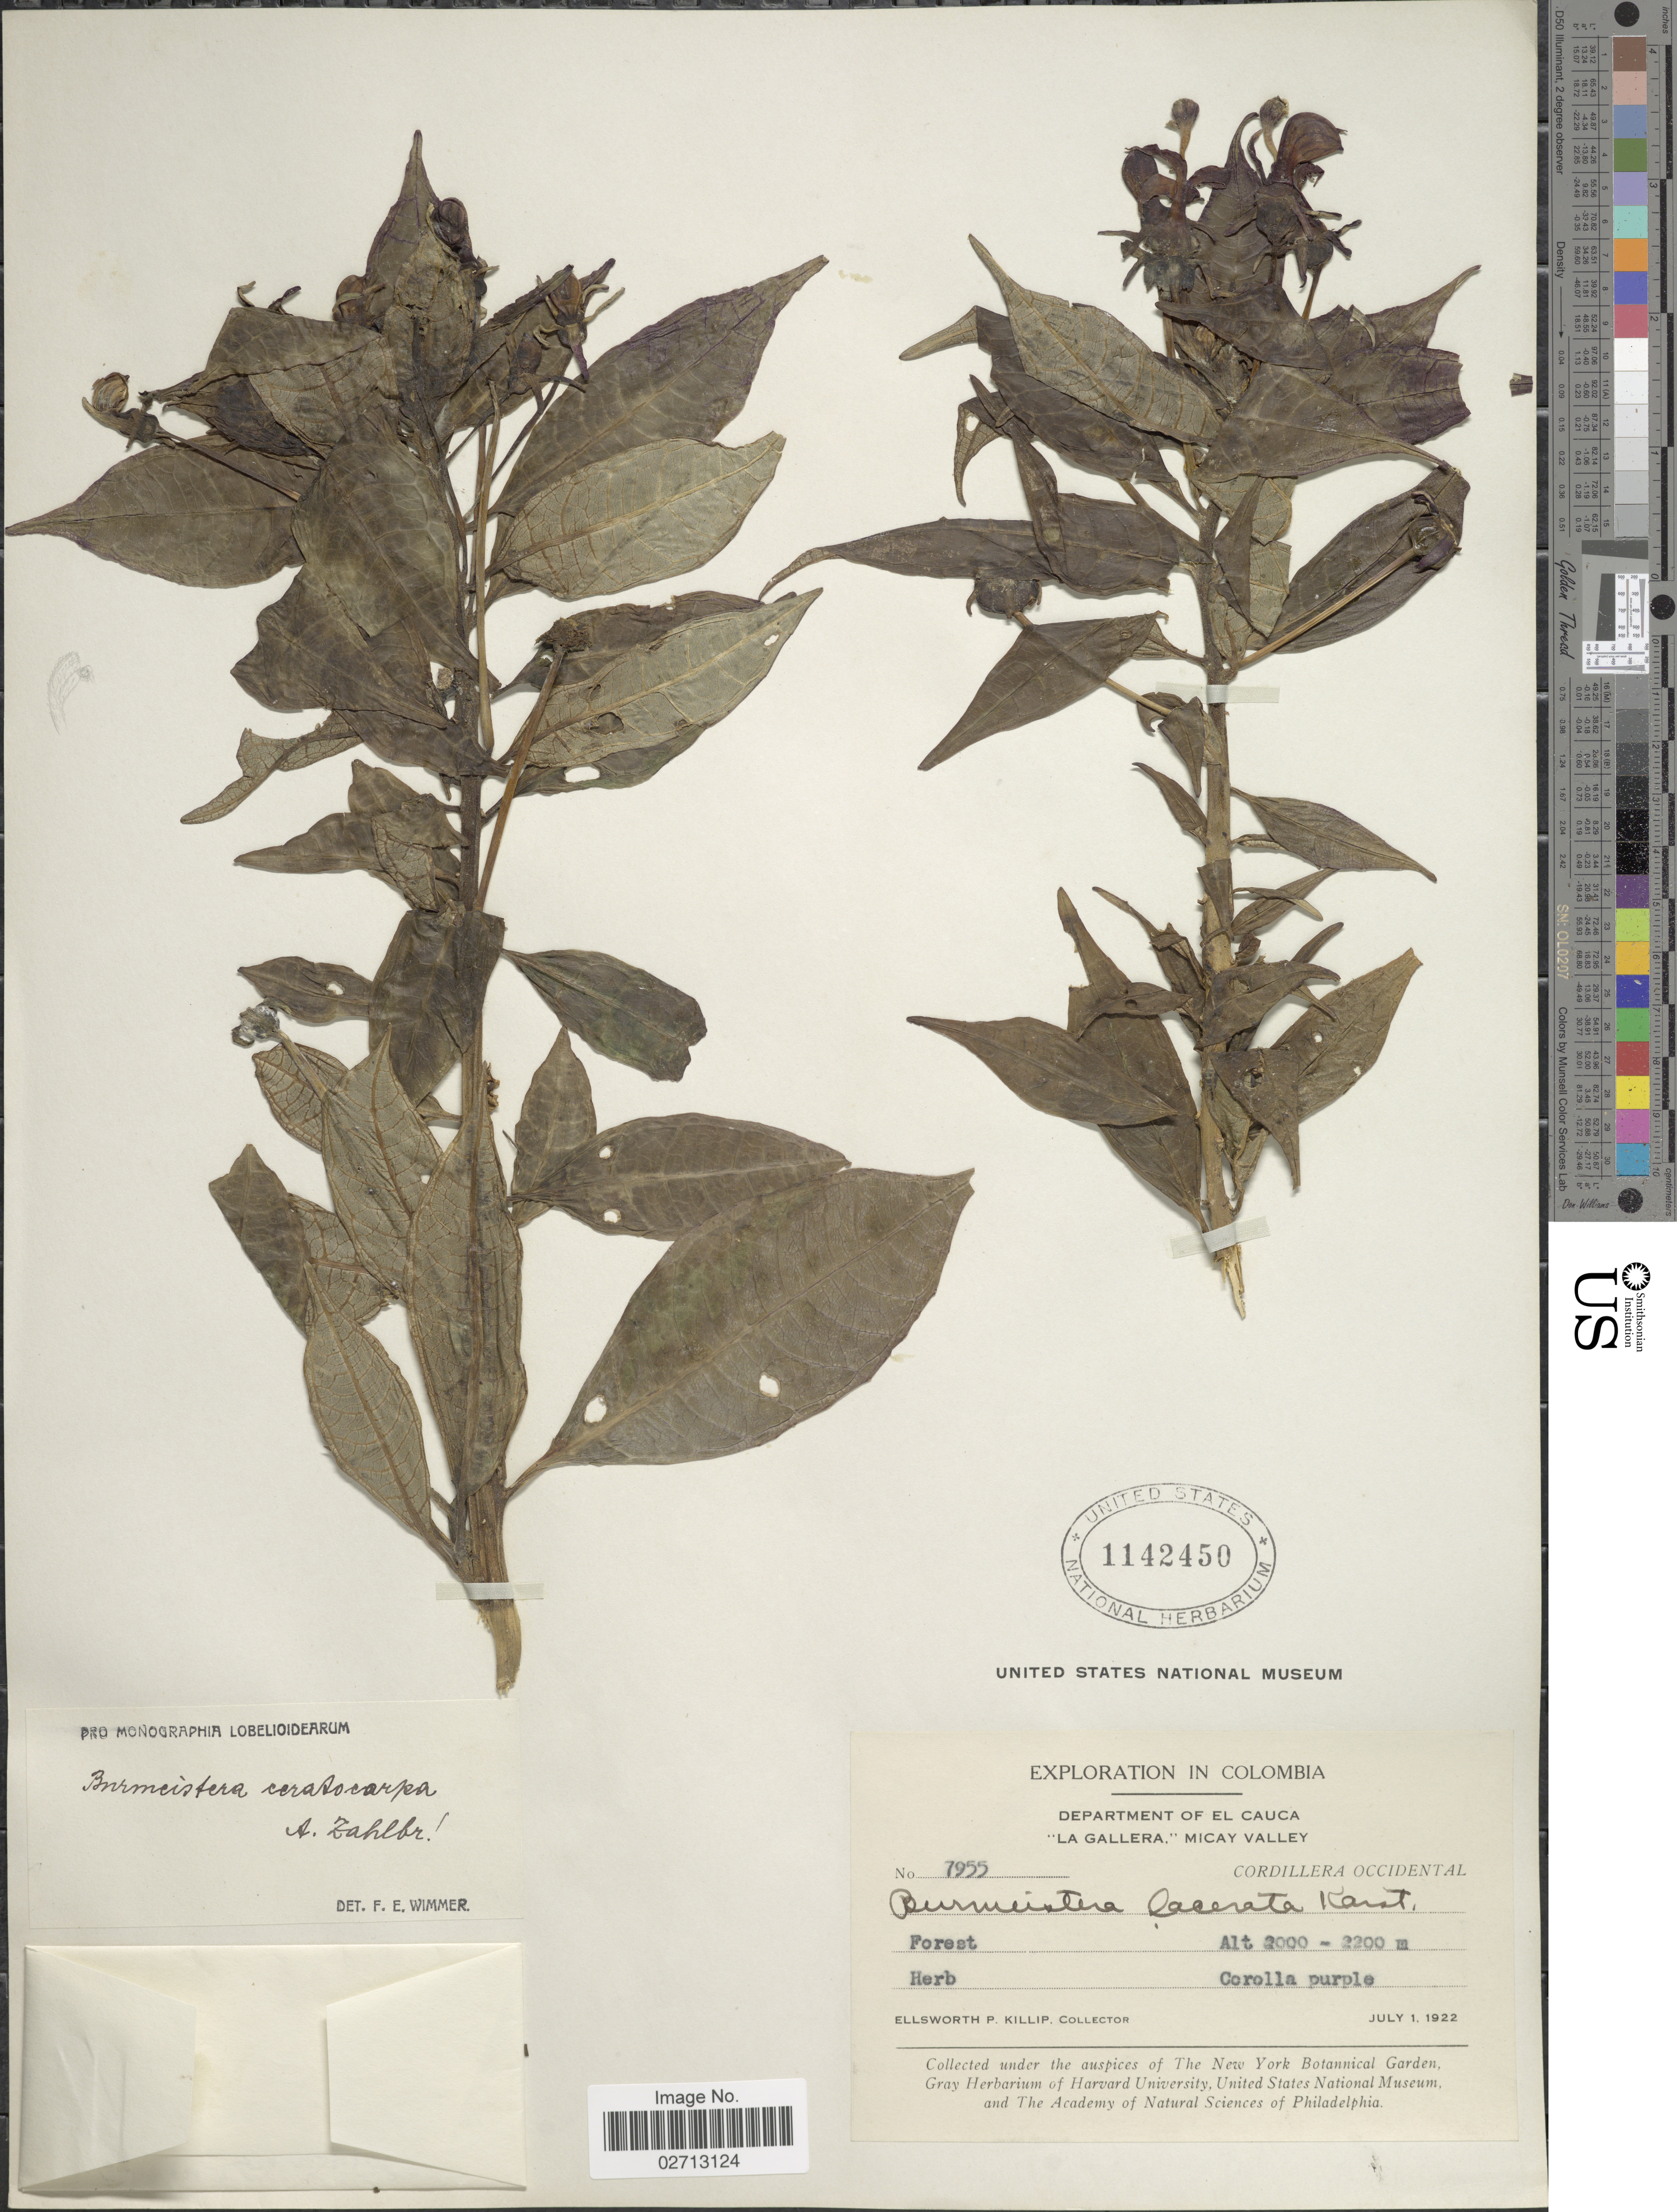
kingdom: Plantae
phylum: Tracheophyta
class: Magnoliopsida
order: Asterales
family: Campanulaceae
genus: Burmeistera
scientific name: Burmeistera ceratocarpa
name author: J. Zahlbr.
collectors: E. P. Killip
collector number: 7955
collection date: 1922-07-01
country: Colombia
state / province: Cauca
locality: Department of El Cauca. "La Gallera,"Micay Valley. Cordillera Occidental.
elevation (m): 2000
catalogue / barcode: US 1142450